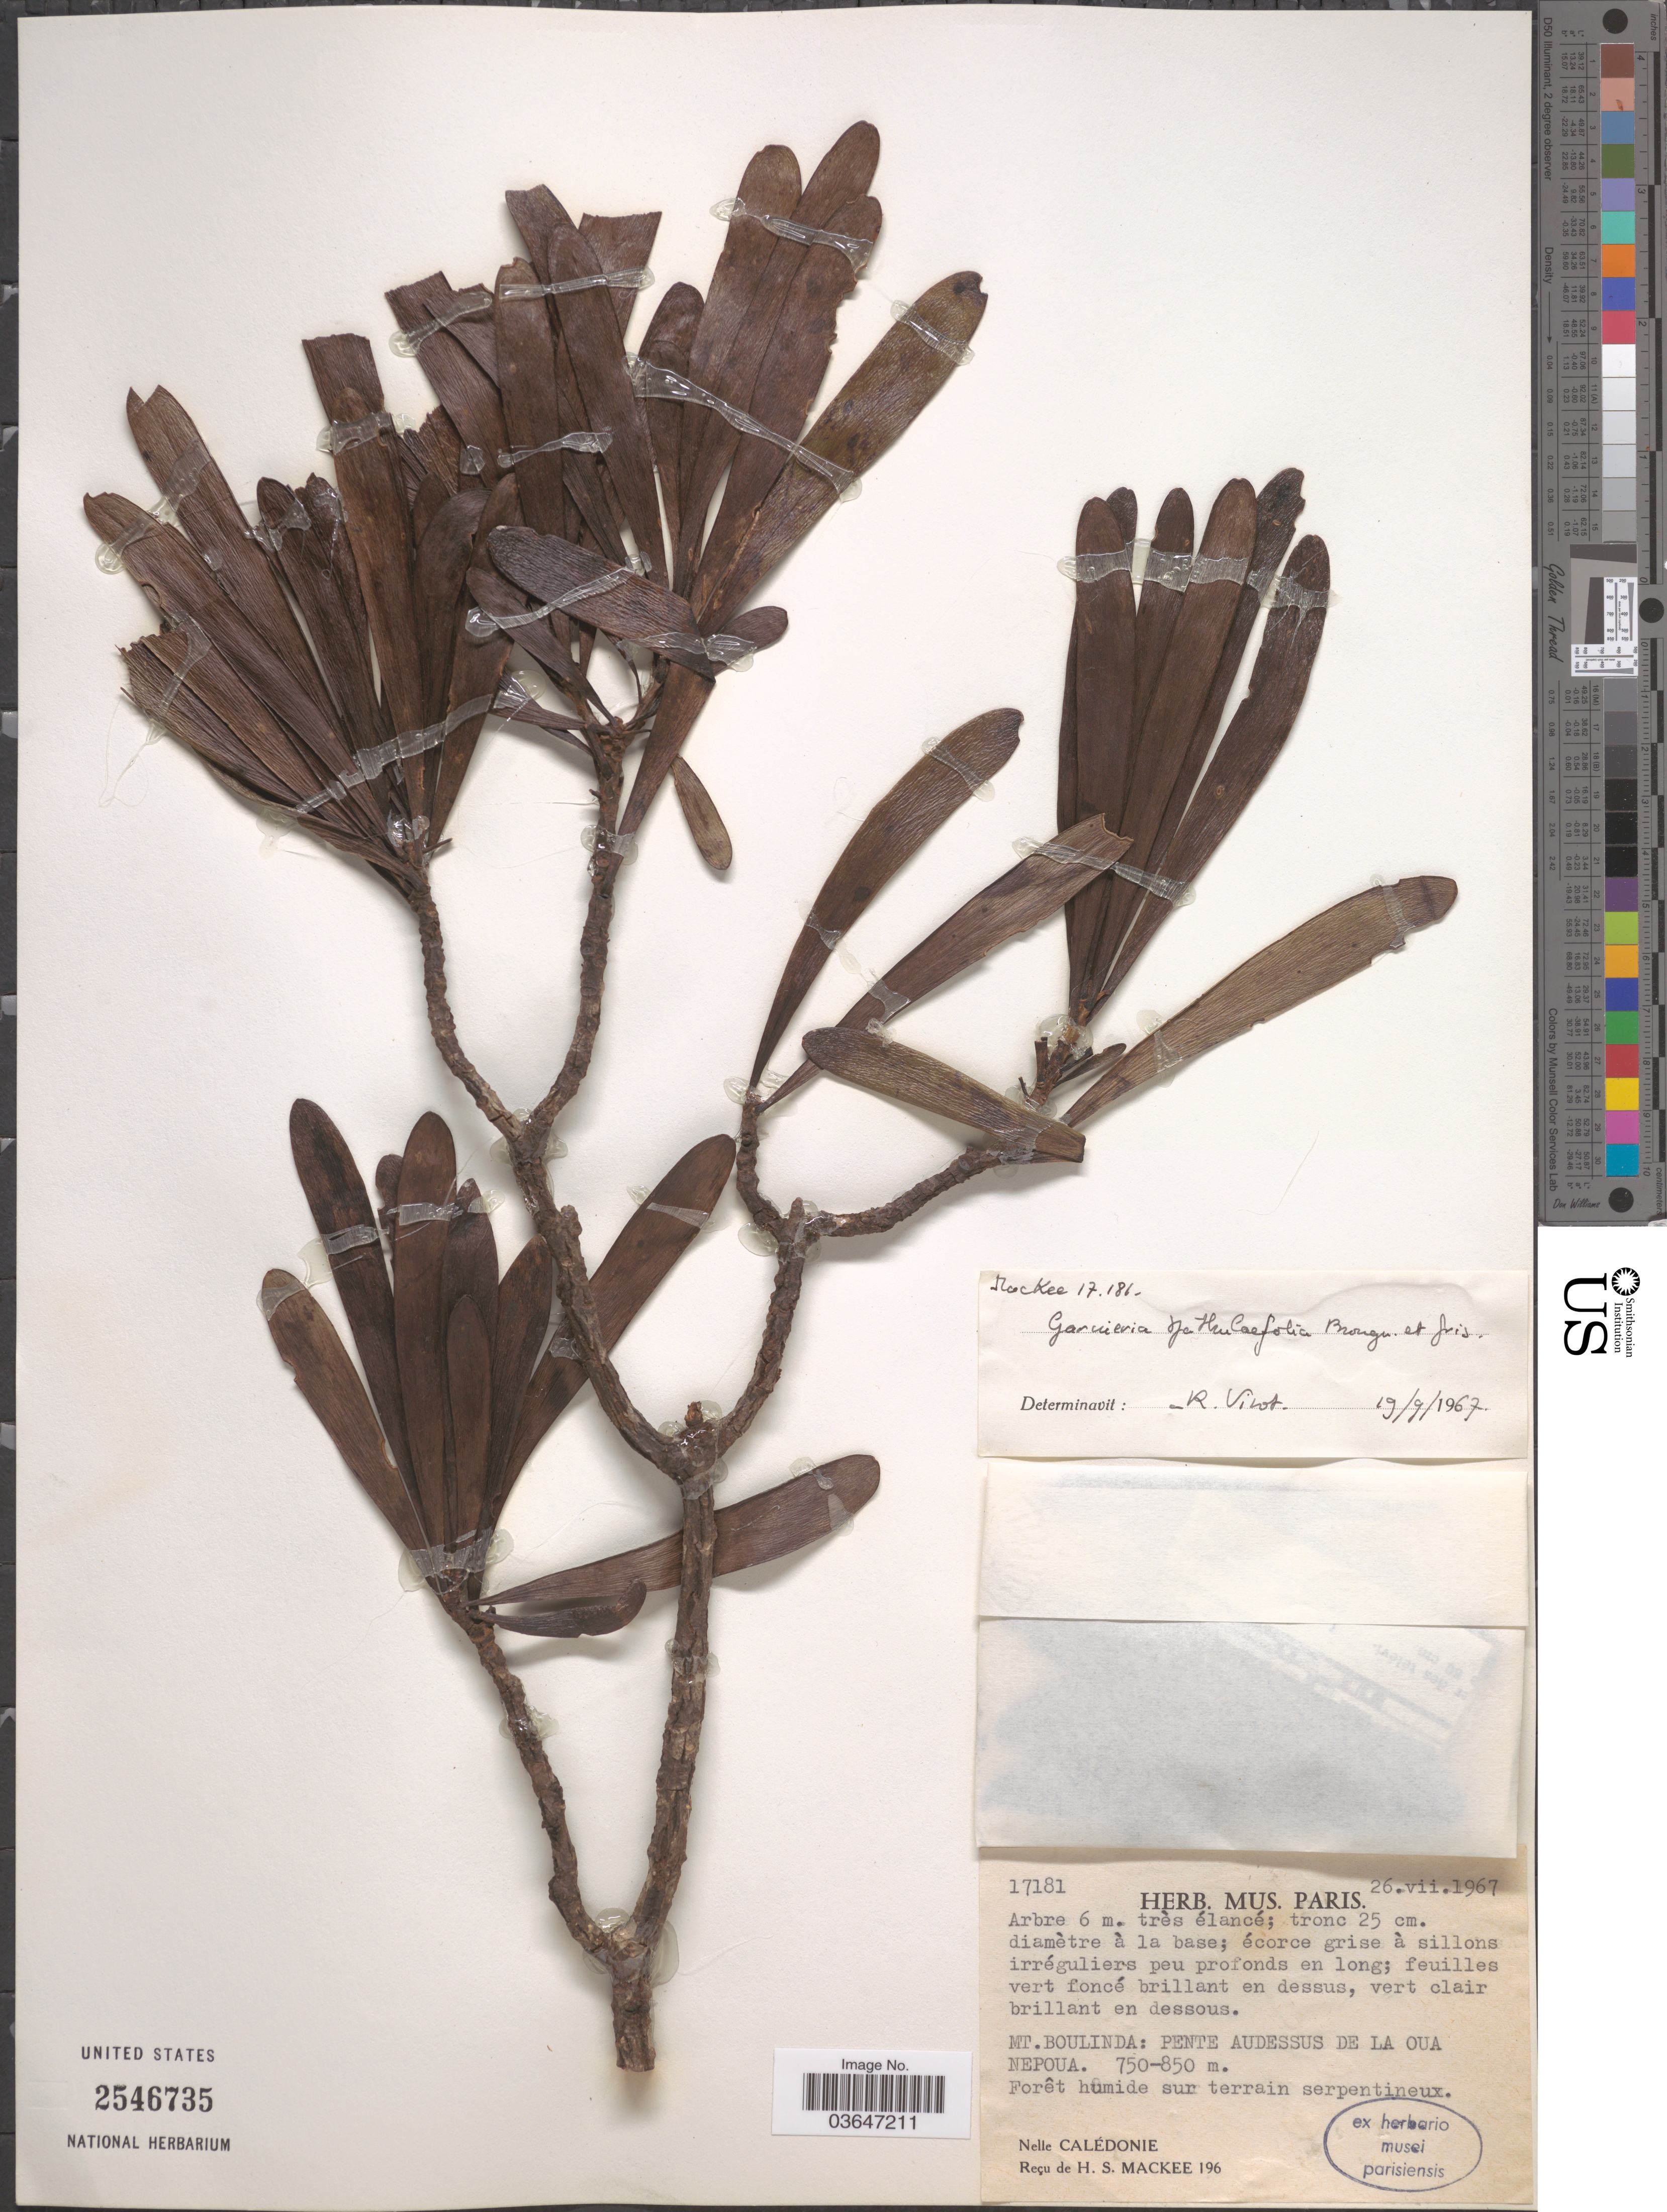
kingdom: Plantae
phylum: Tracheophyta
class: Magnoliopsida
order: Proteales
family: Proteaceae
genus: Garnieria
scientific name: Garnieria spathulifolia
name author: Brongn. & Gris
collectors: H. Mackee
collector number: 17181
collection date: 1967-07-26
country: New Caledonia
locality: Mt. Boulinda: Pente audessus de La Oua Nepoua.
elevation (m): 750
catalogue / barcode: US 2546735